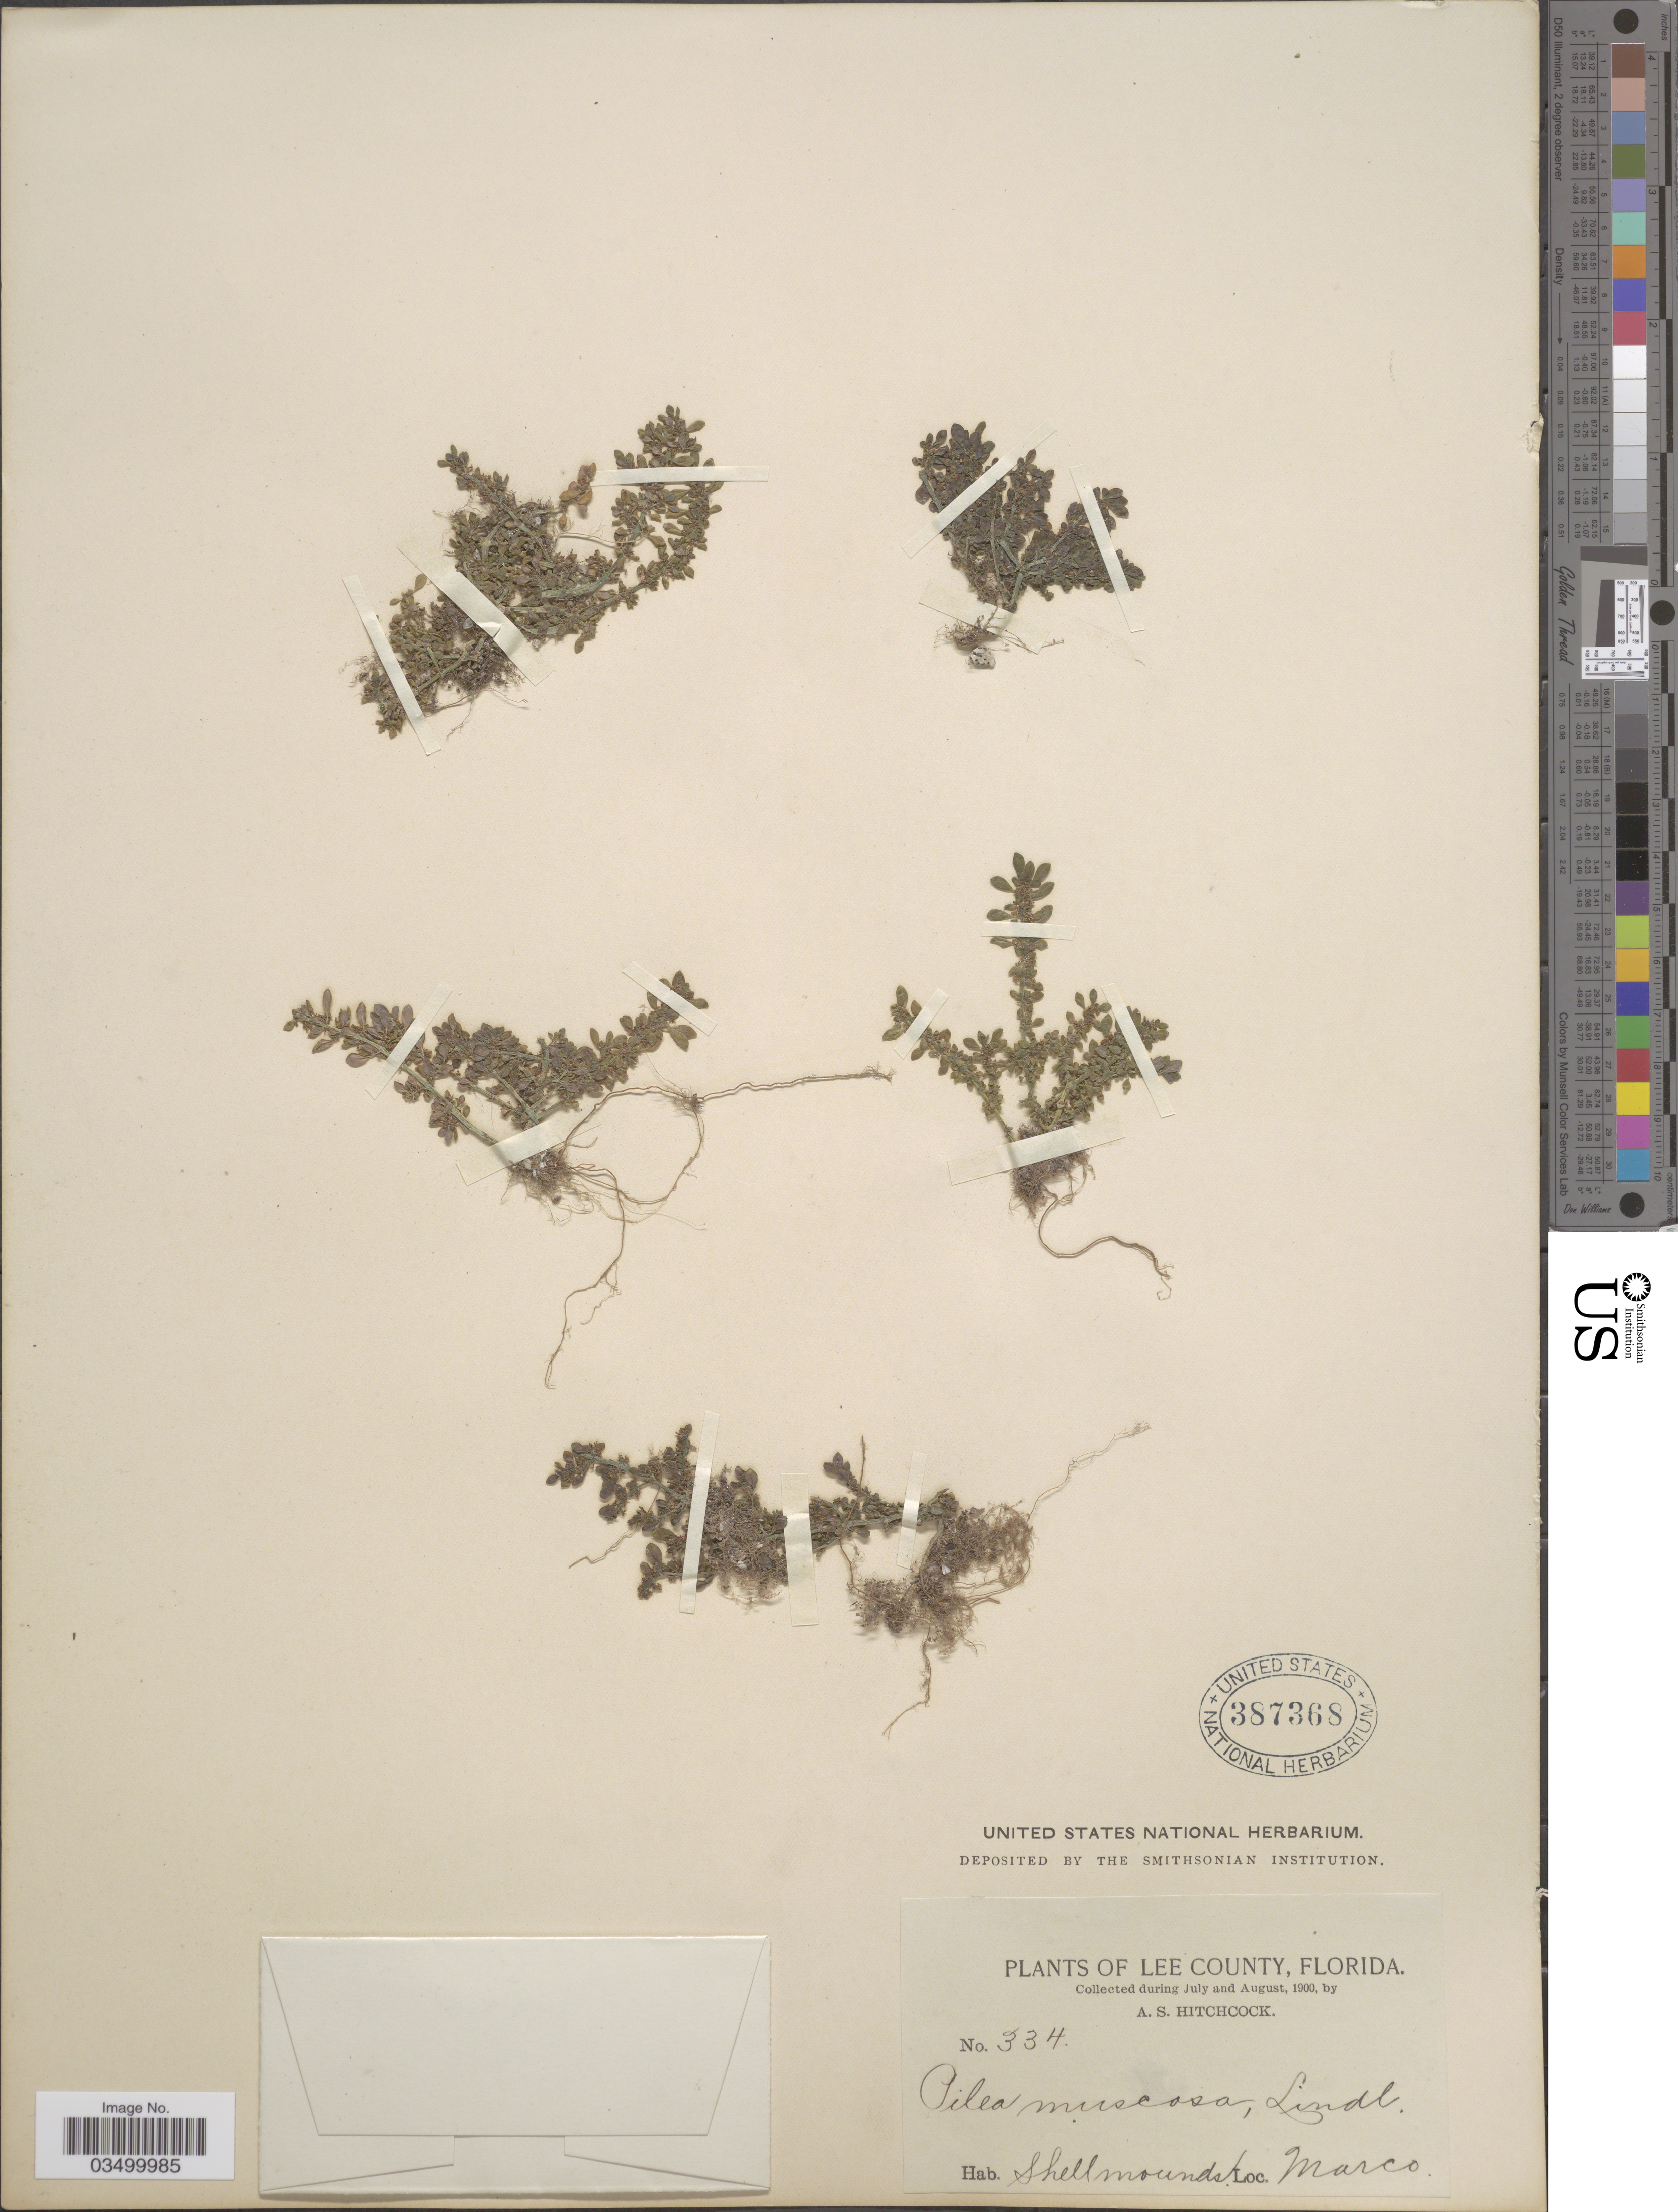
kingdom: Plantae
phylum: Tracheophyta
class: Magnoliopsida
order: Rosales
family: Urticaceae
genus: Pilea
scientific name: Pilea microphylla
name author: (L.) Liebm.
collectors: A. S. Hitchcock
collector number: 334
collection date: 1900-07/1900-08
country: United States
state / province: Florida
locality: Lee County. Marco.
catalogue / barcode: US 387368